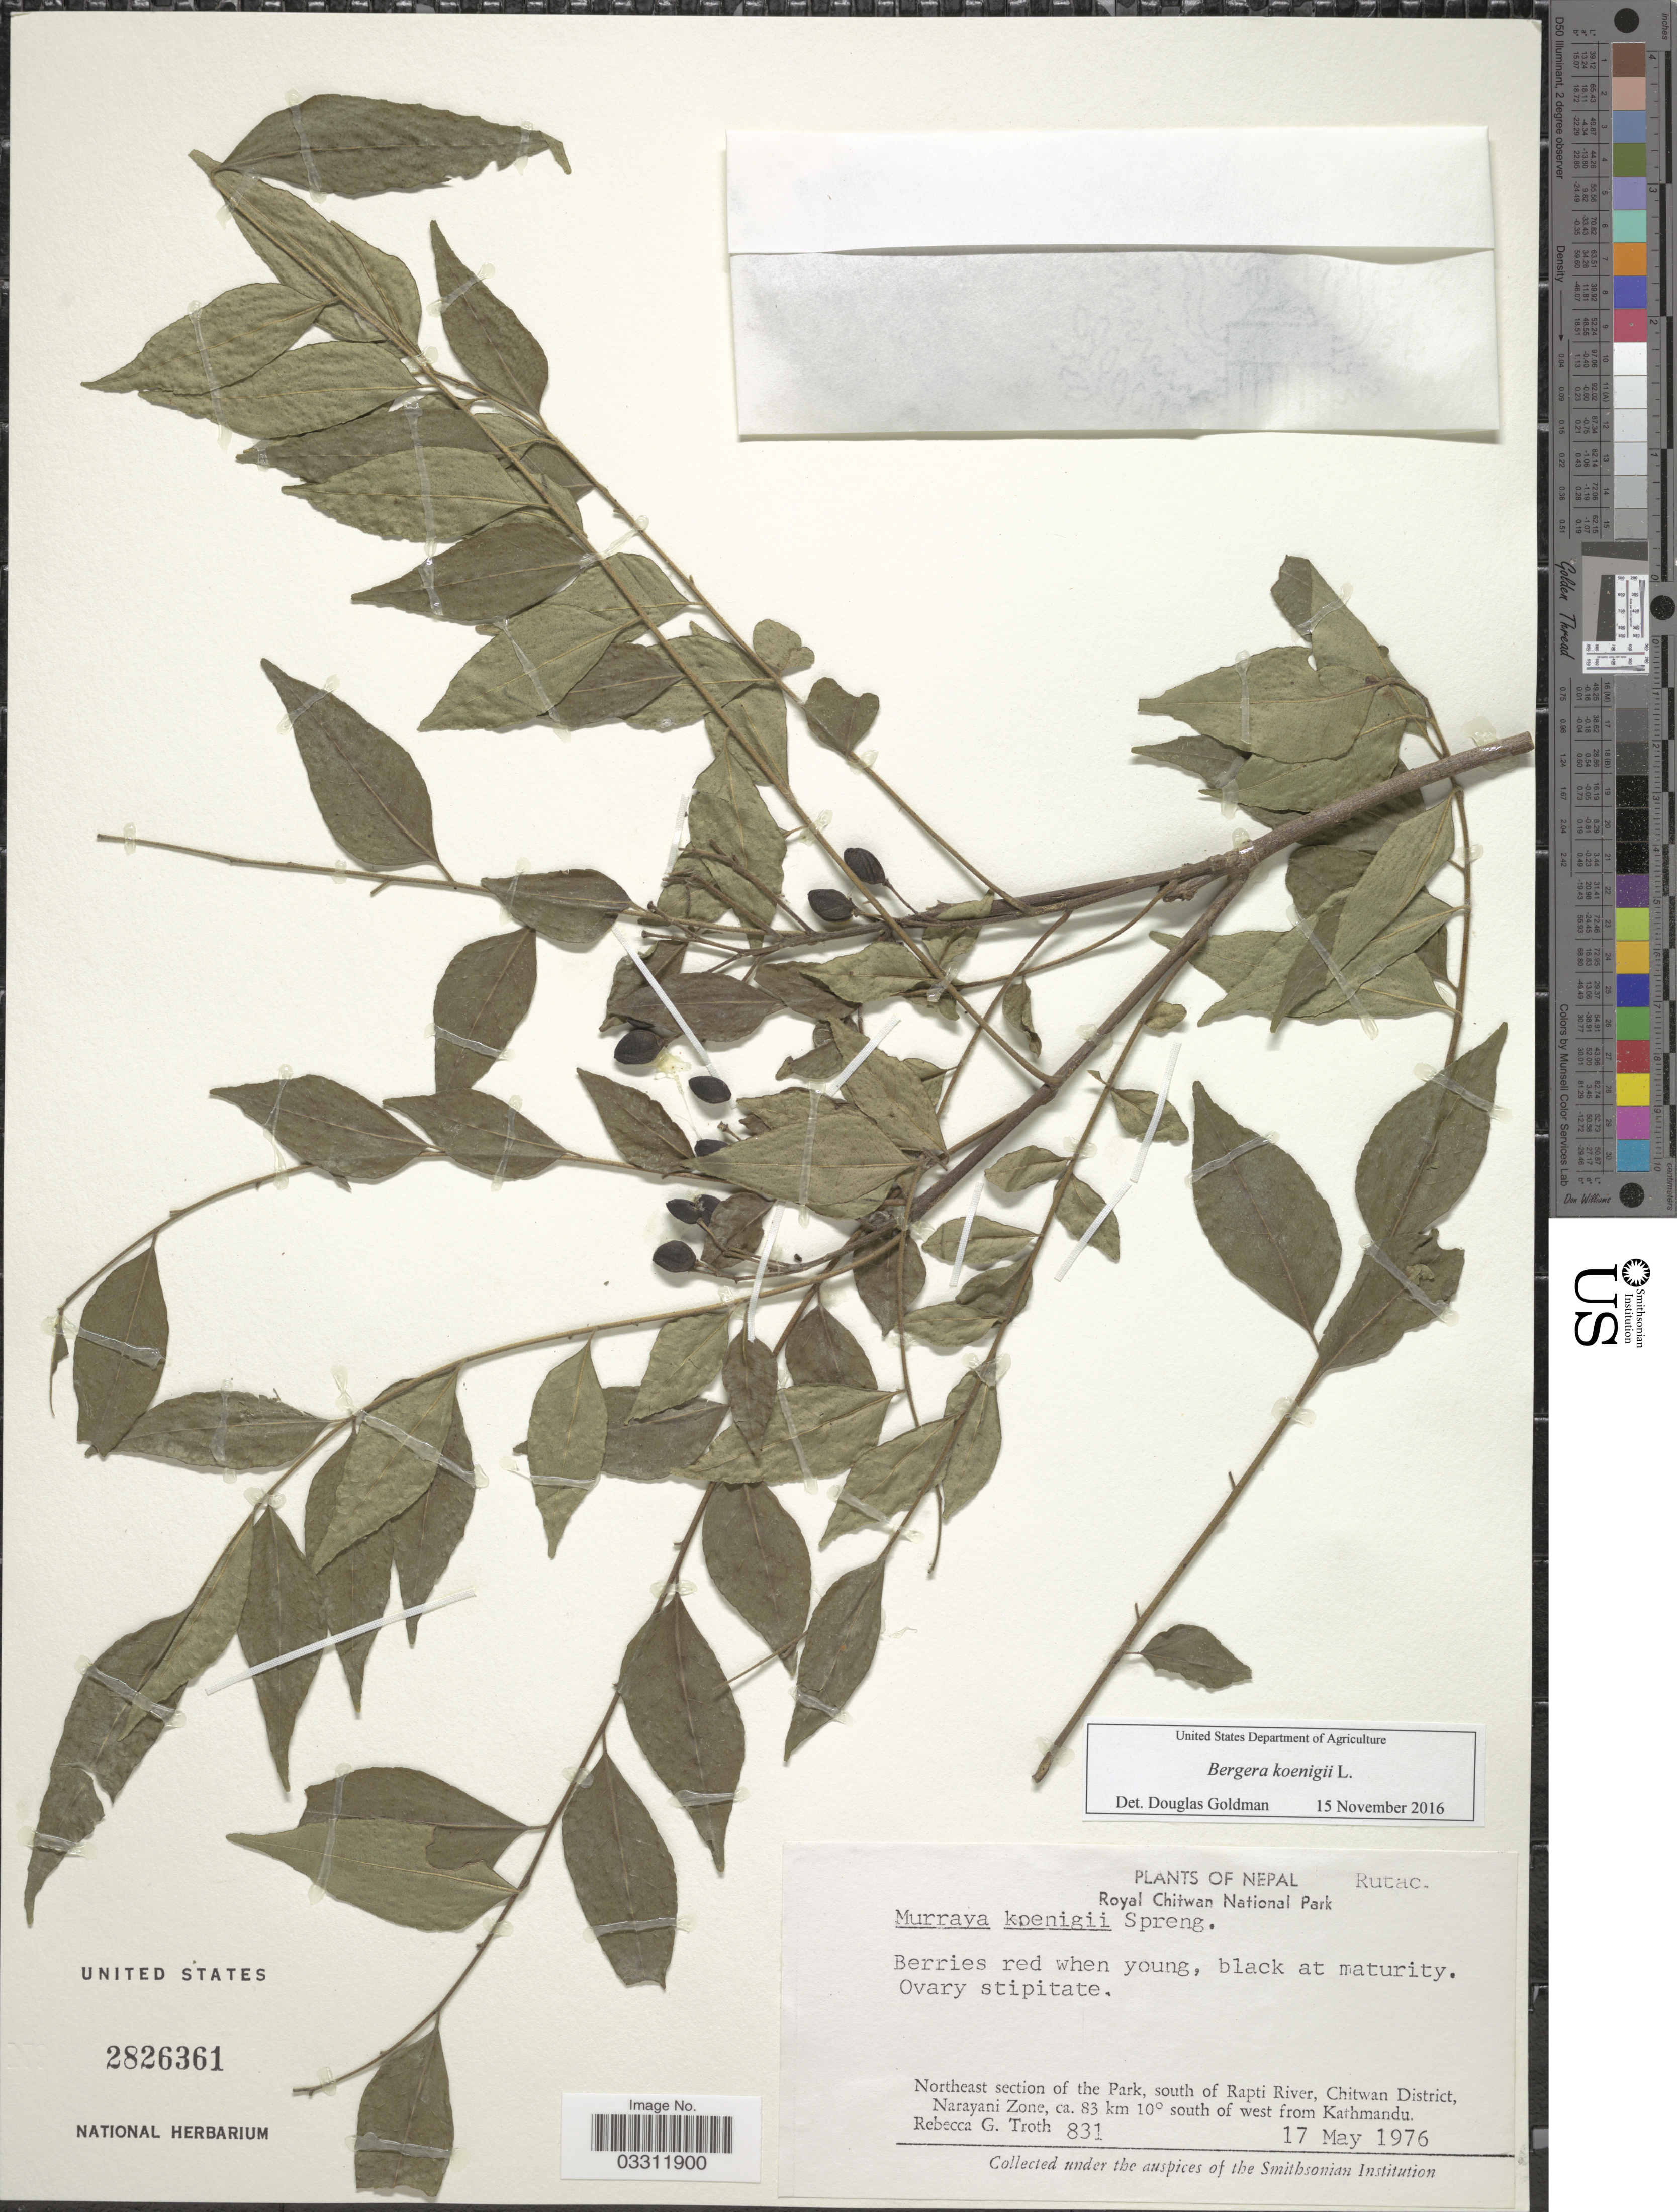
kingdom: Plantae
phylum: Tracheophyta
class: Magnoliopsida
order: Sapindales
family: Rutaceae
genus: Bergera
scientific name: Bergera koenigii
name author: L.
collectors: R. Troth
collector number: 831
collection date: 1976-05-17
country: Nepal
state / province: Narayani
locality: Royal Chitwan National Park. Northeast section of the Park, south of Rapti River, Chitwan District, Narayani Zone, ca. 83 km 10° south of west from Kathmandu.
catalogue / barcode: US 2826361